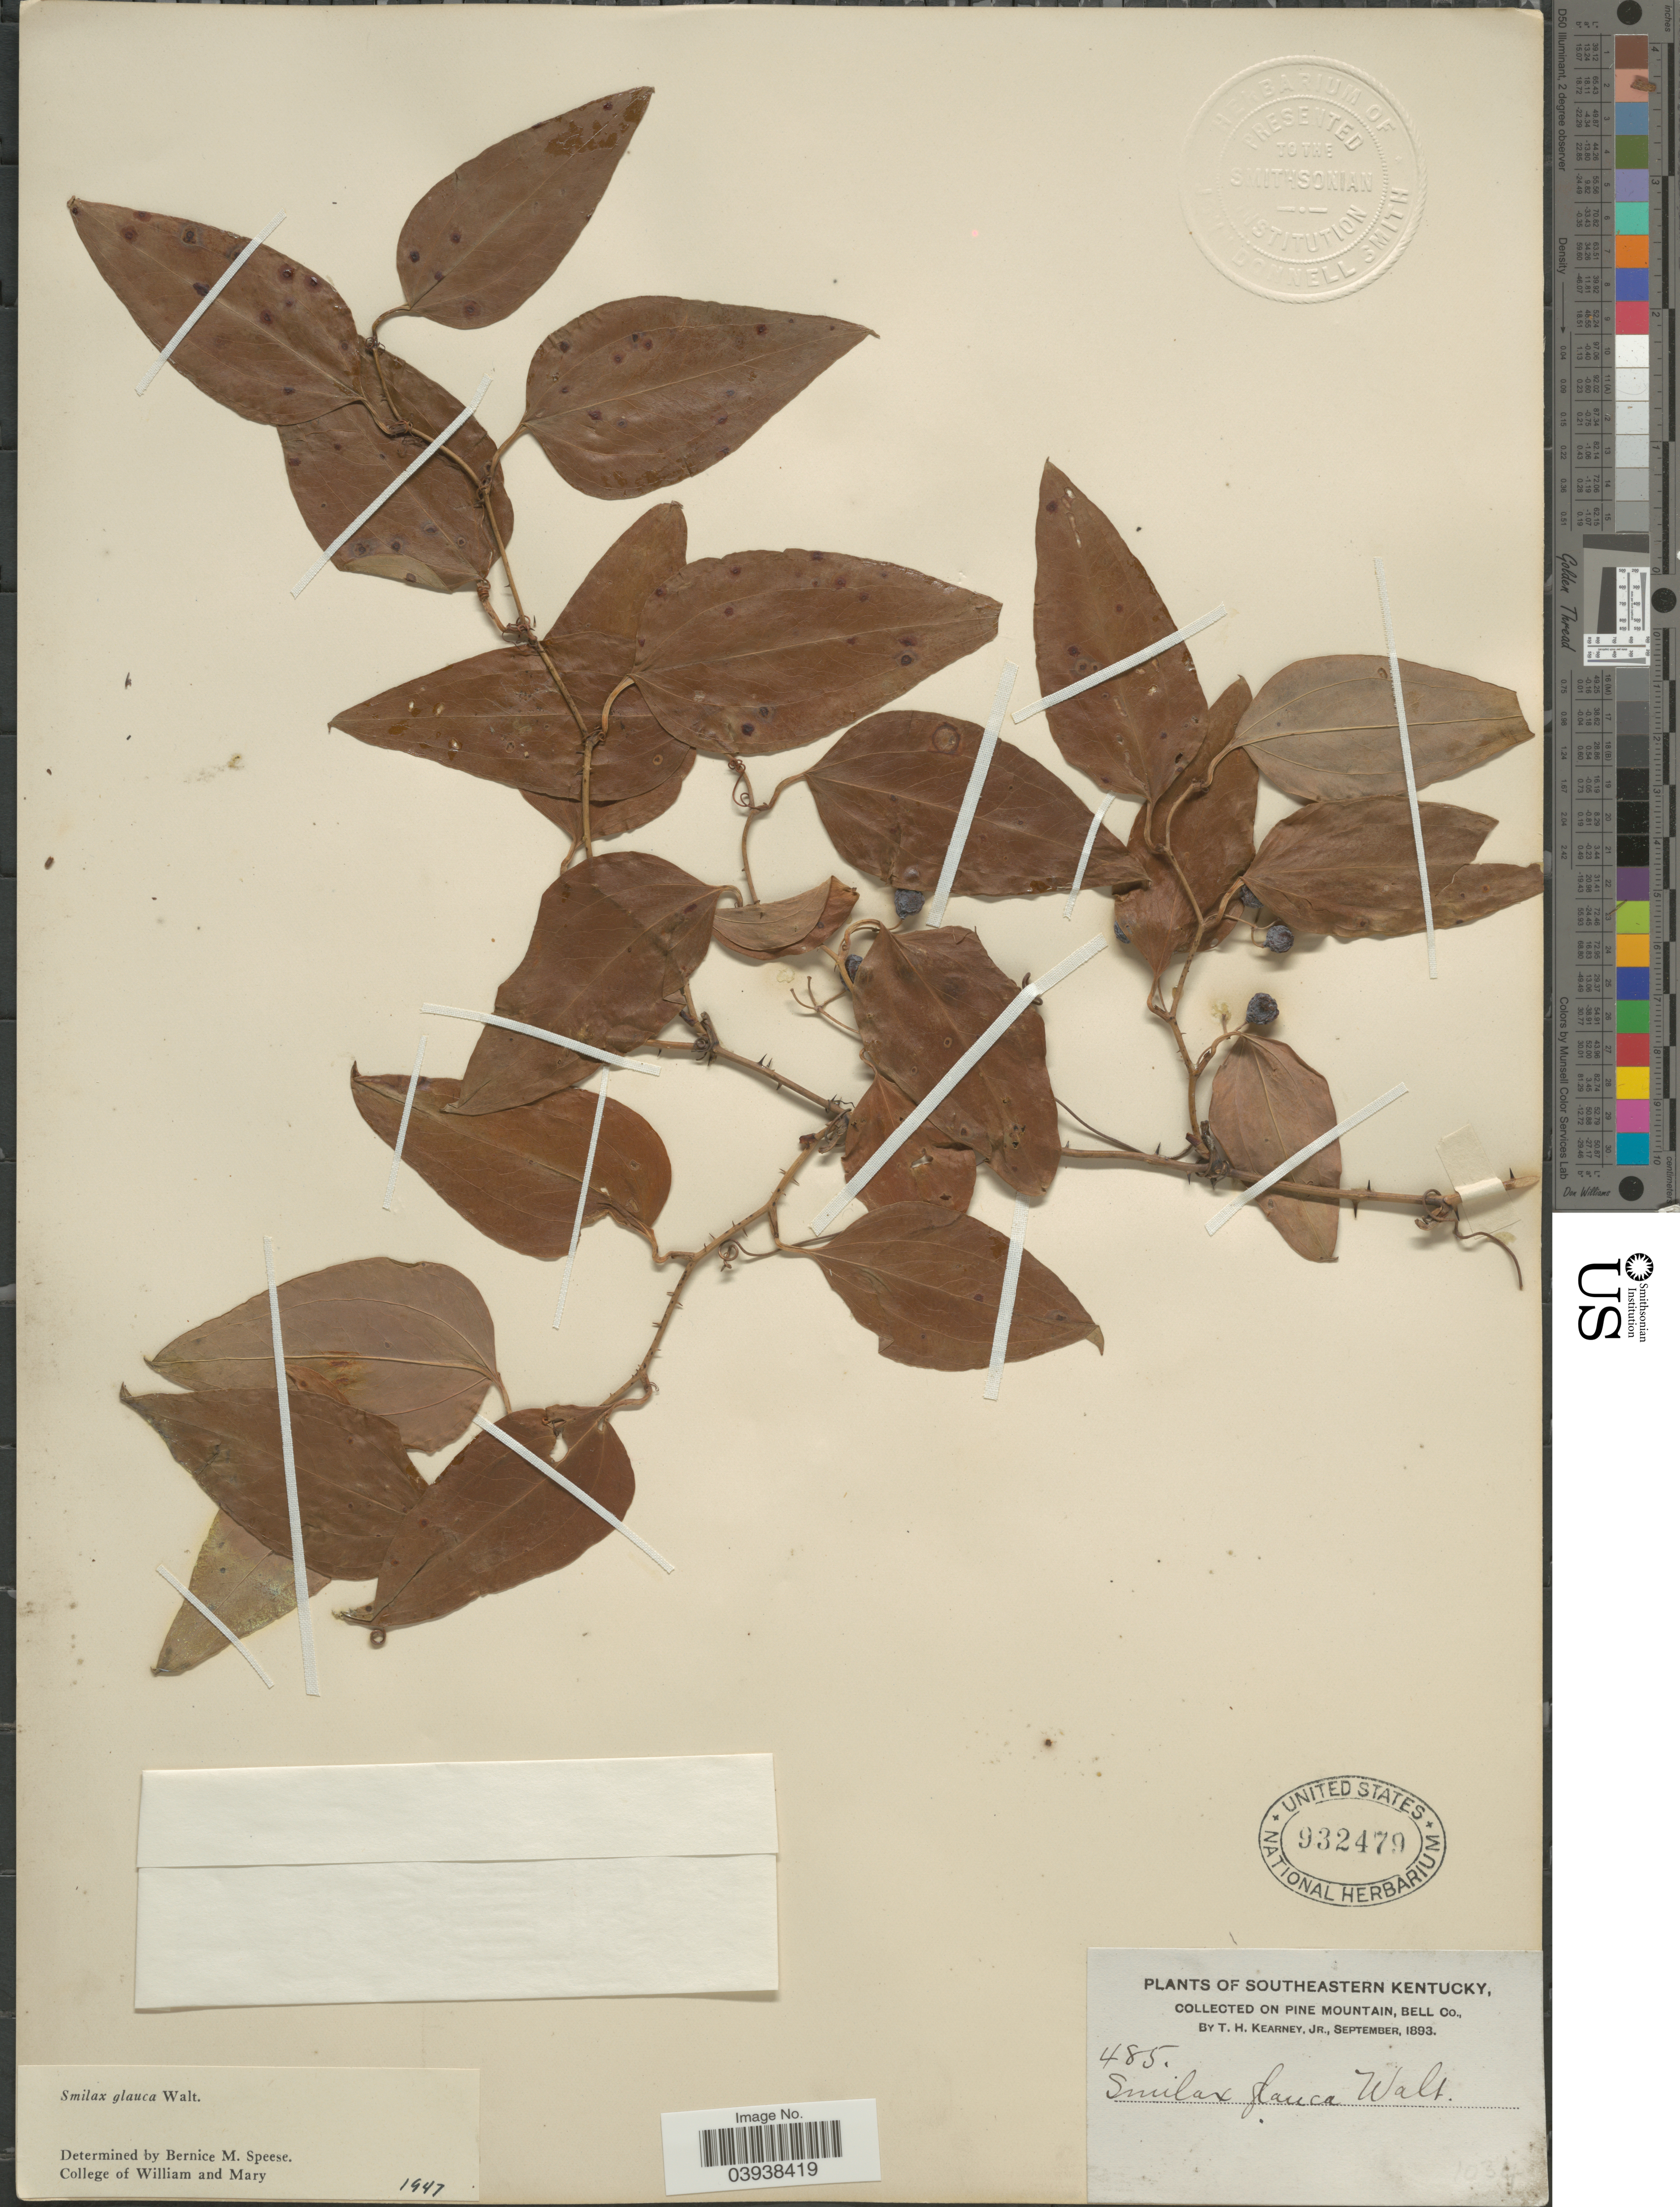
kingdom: Plantae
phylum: Tracheophyta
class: Liliopsida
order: Liliales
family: Smilacaceae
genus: Smilax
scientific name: Smilax glauca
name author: Walter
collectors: T. H. Kearney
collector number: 485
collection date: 1893-09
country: United States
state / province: Kentucky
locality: Southeastern Kentucky, on Pine Mountain, Bell Co.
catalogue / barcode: US 932479